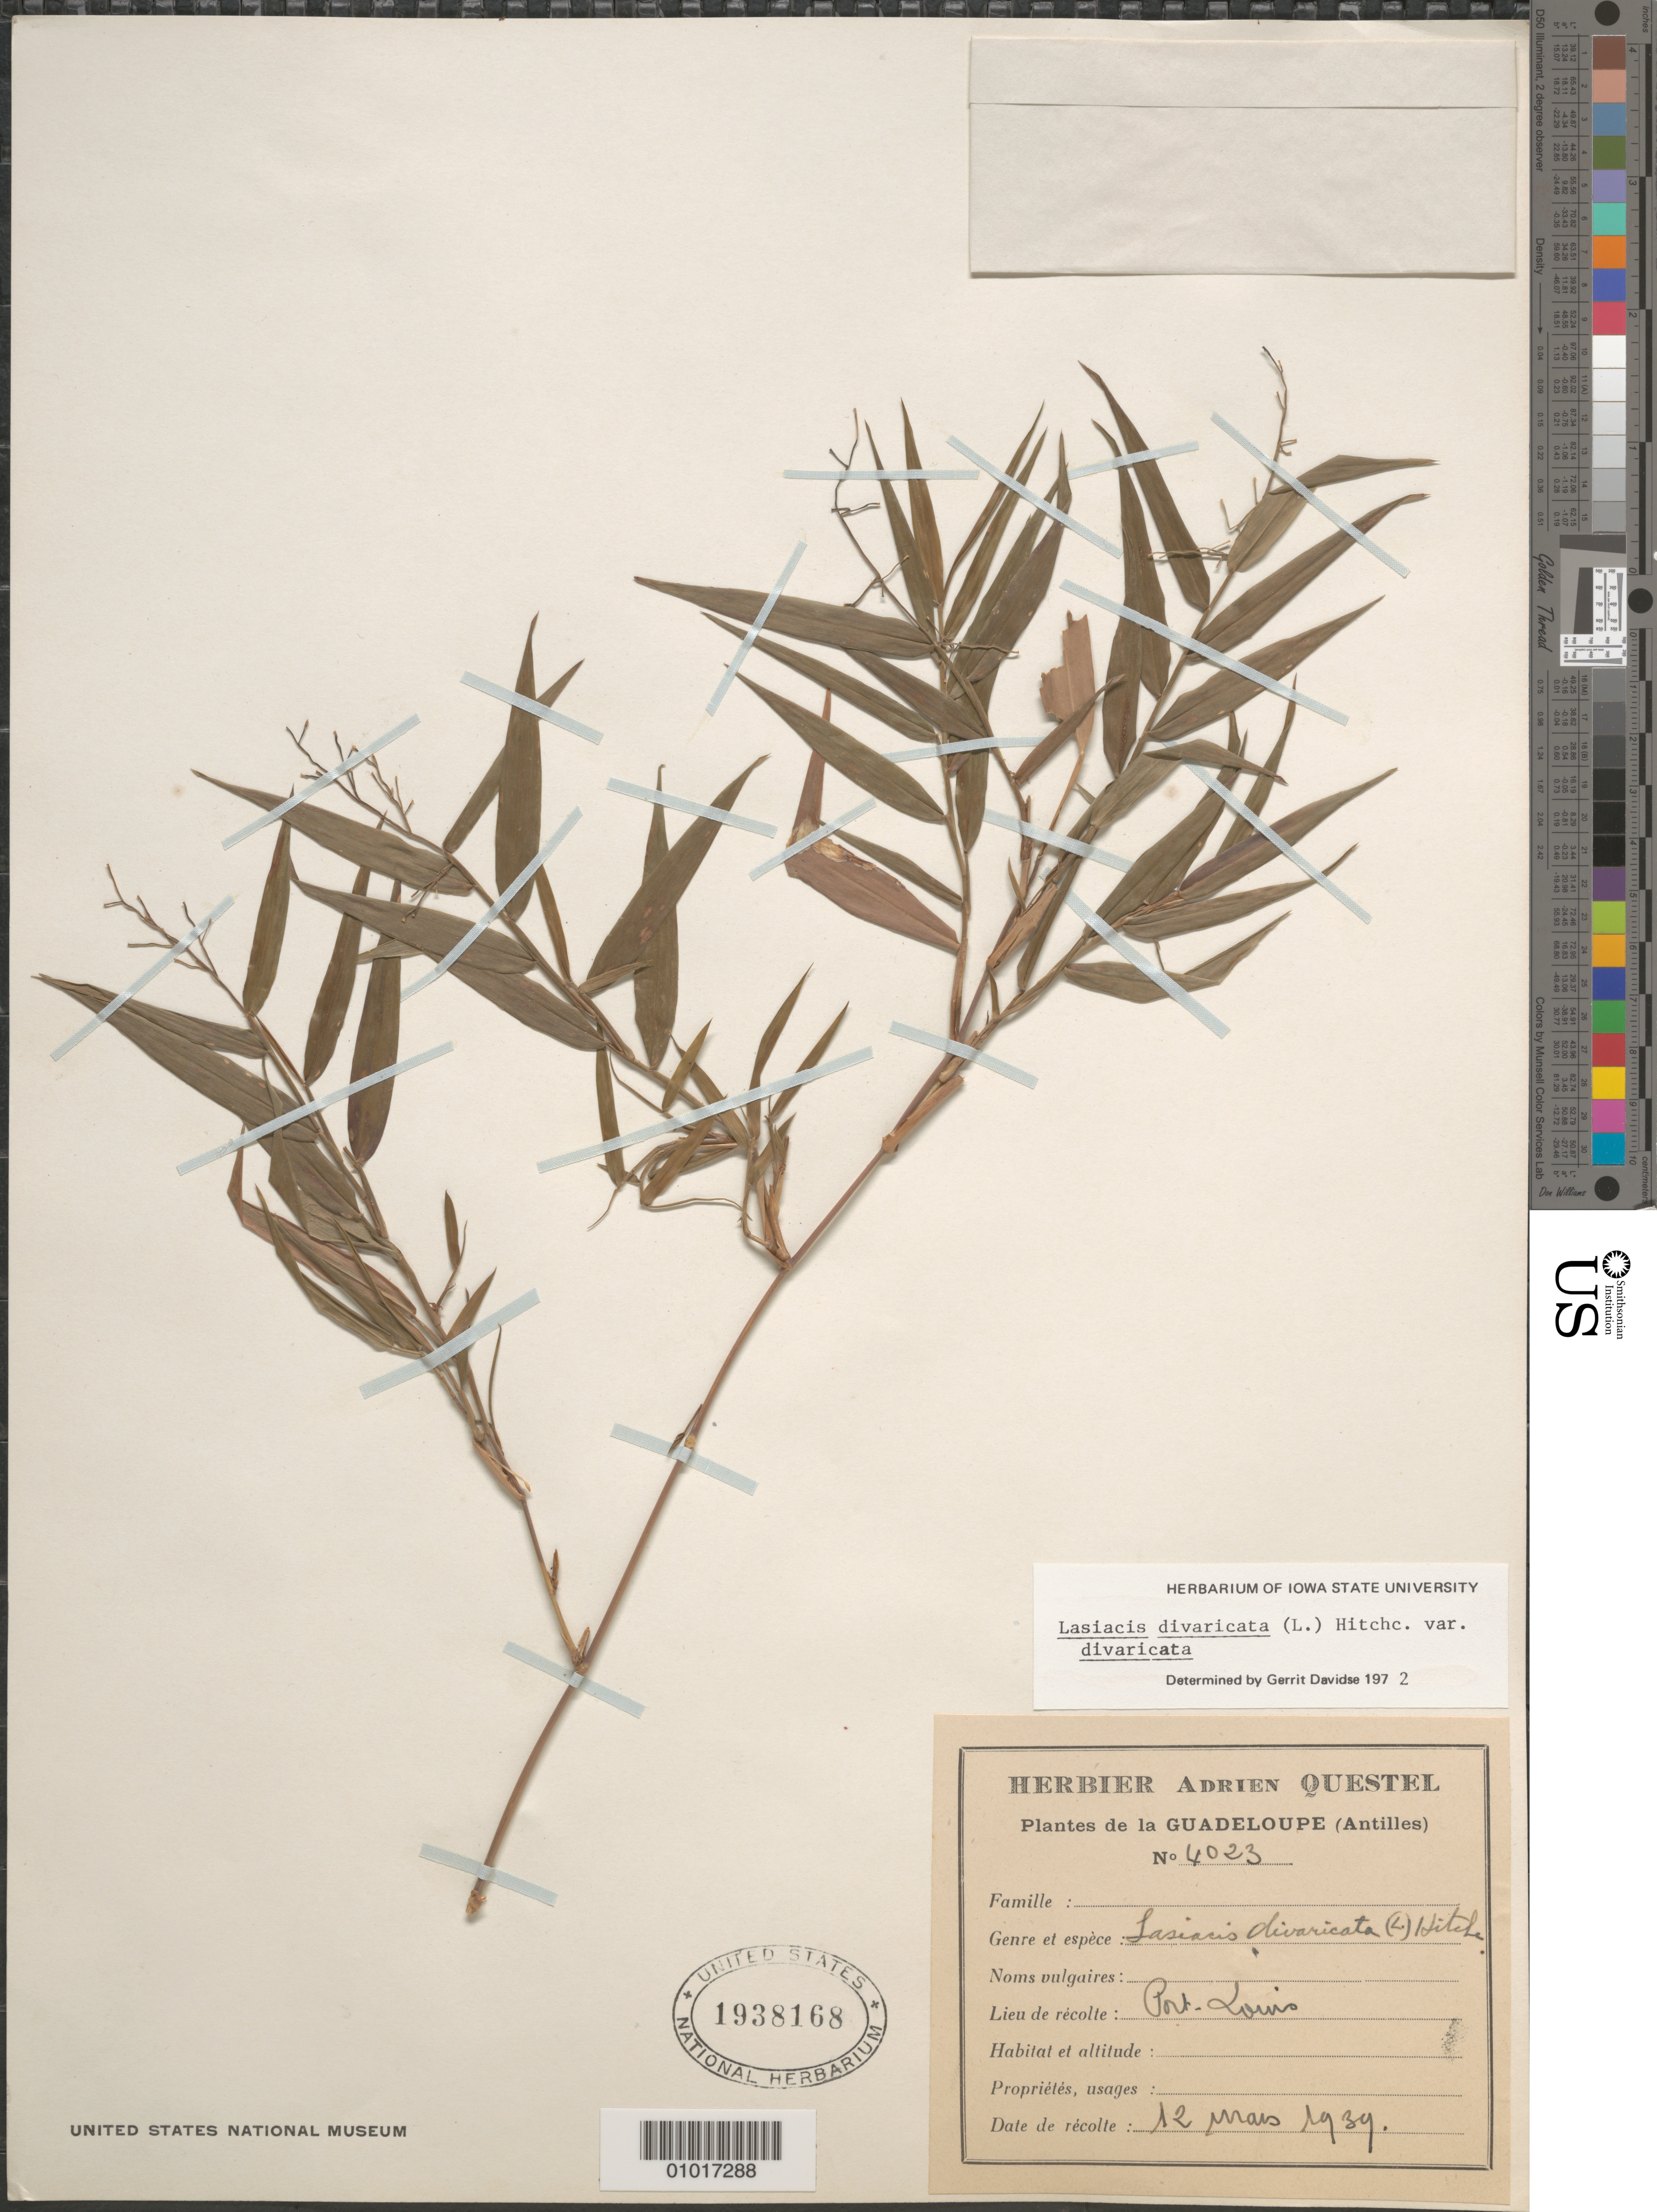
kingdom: Plantae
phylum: Tracheophyta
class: Liliopsida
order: Poales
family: Poaceae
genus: Lasiacis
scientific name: Lasiacis divaricata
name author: (L.) Hitchc.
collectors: A. Questel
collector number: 4023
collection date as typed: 12 Mar 1939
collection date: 1939-03-12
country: Guadeloupe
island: Grande Terre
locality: Port Louis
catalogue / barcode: US 1938168